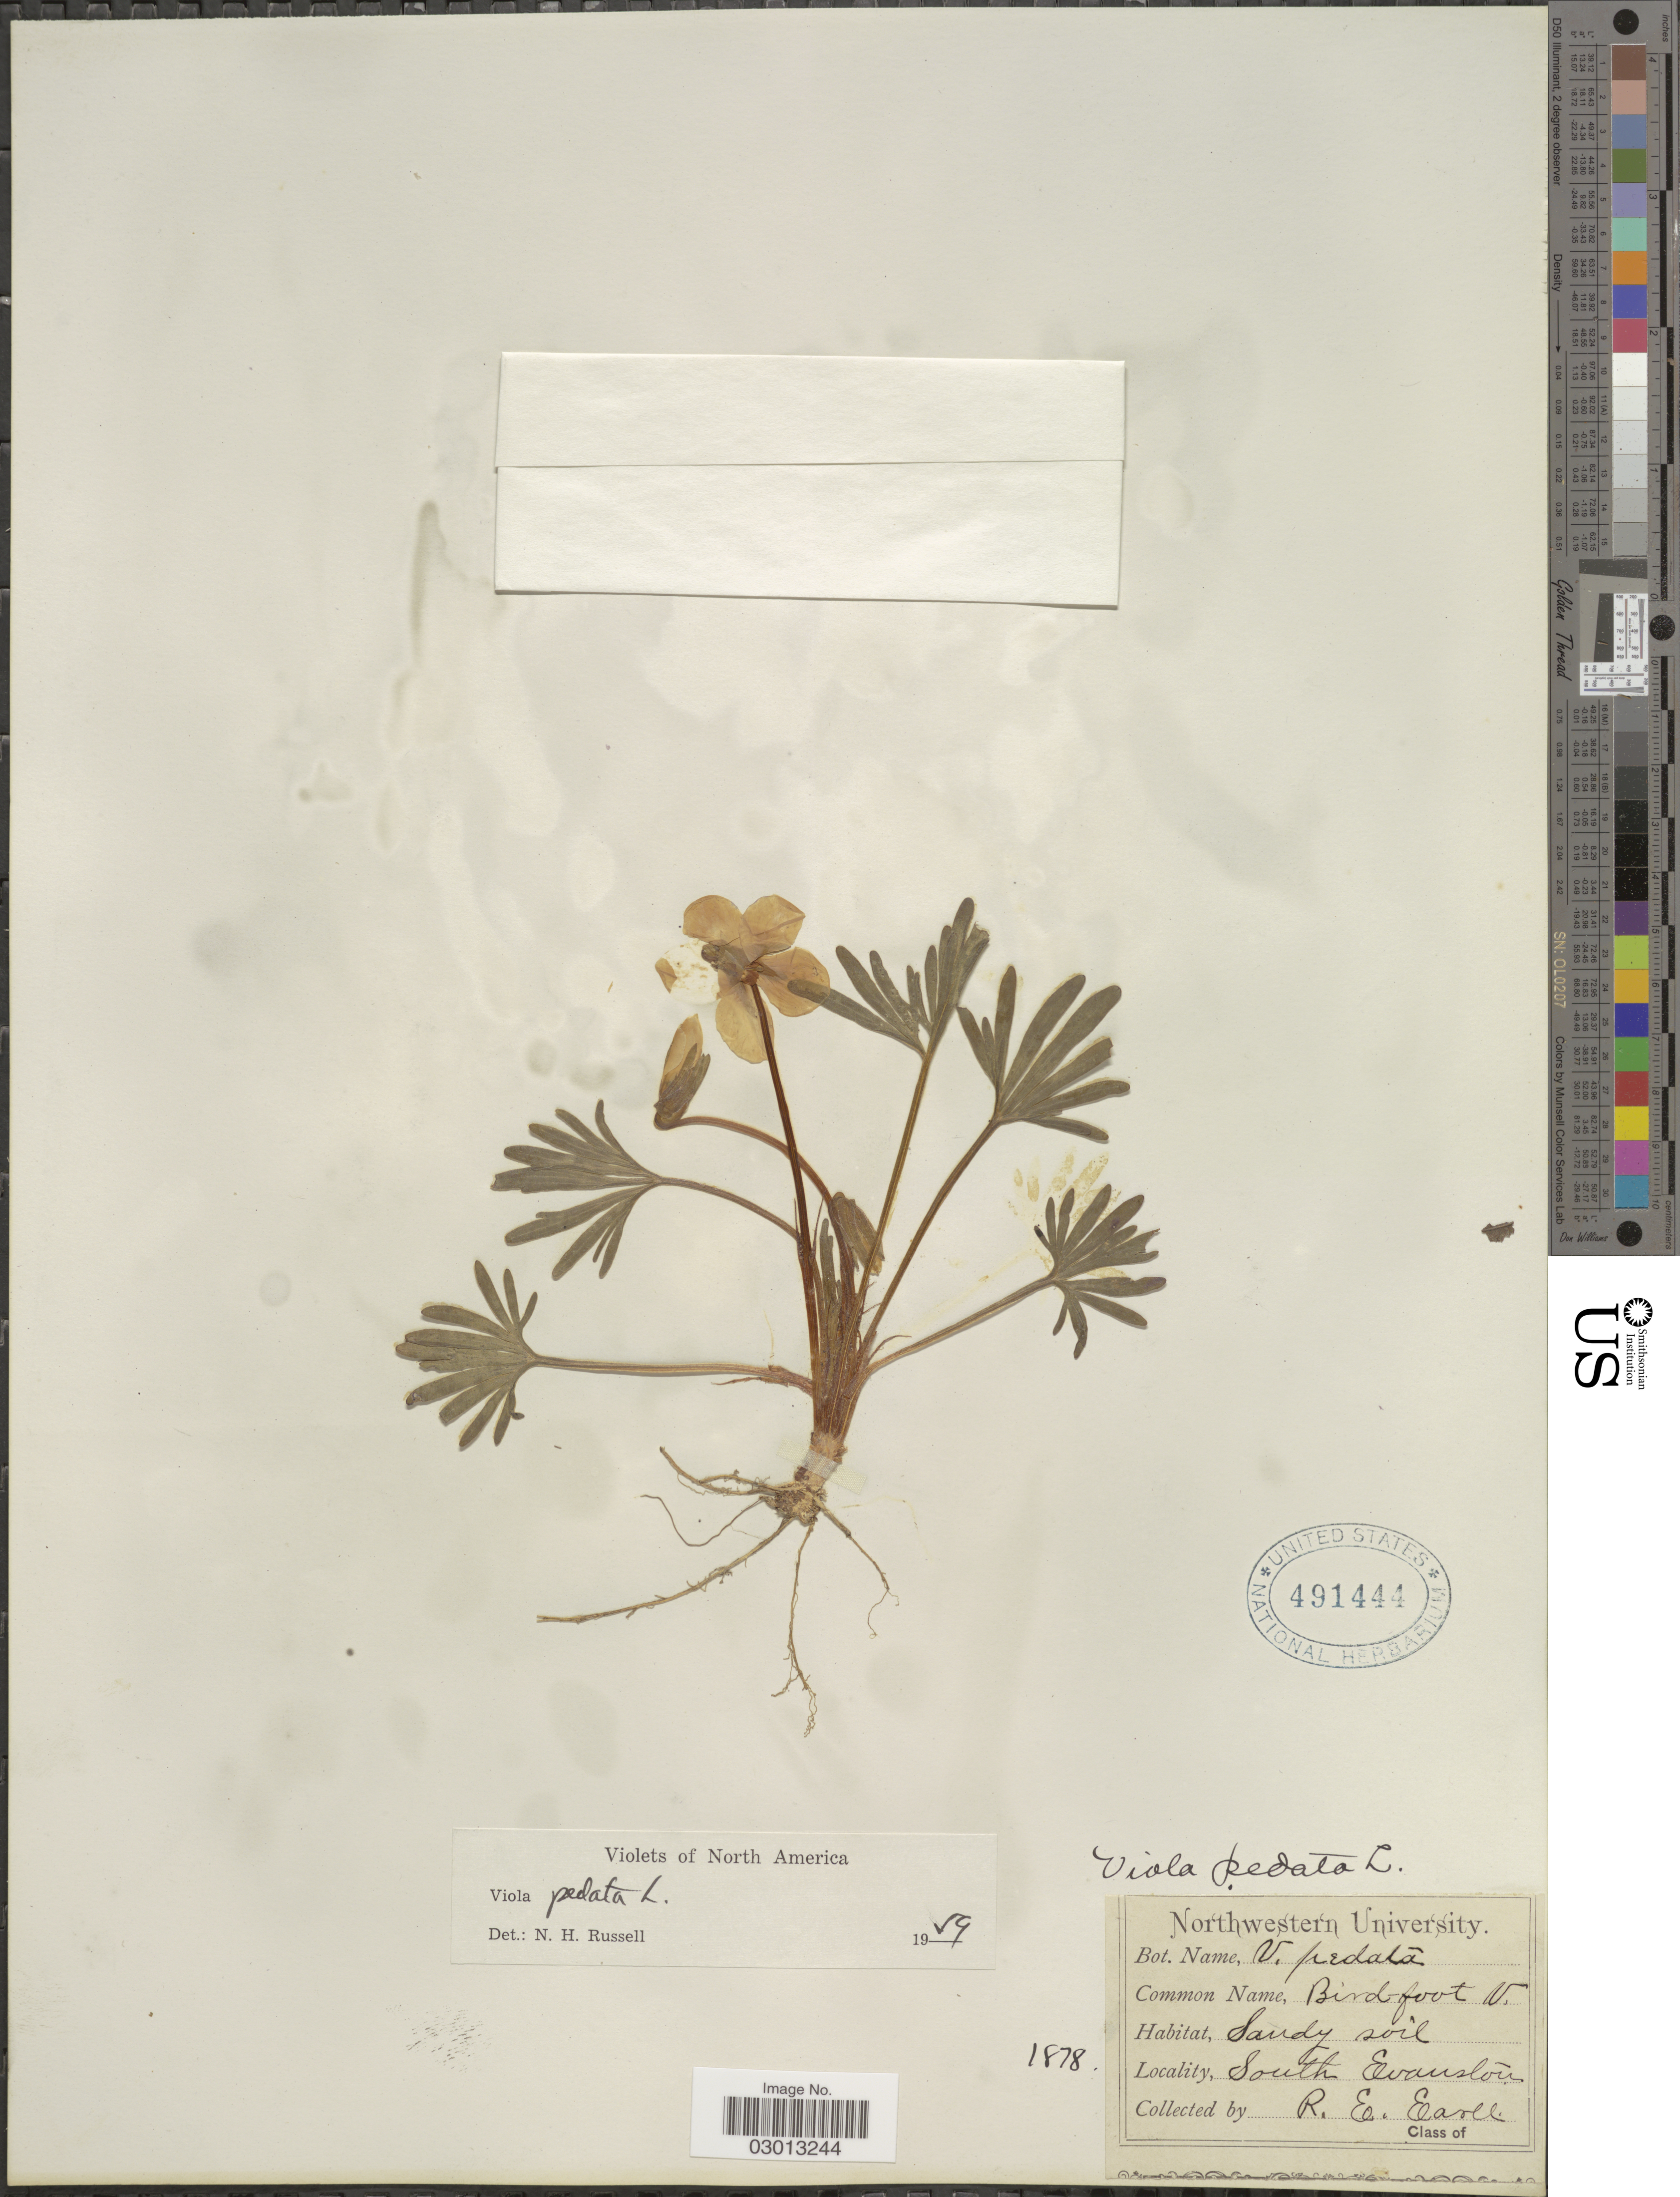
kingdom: Plantae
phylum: Tracheophyta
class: Magnoliopsida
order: Malpighiales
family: Violaceae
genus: Viola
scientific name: Viola pedata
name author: L.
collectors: R. Earle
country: United States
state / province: Illinois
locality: South Evanston.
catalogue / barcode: US 491444